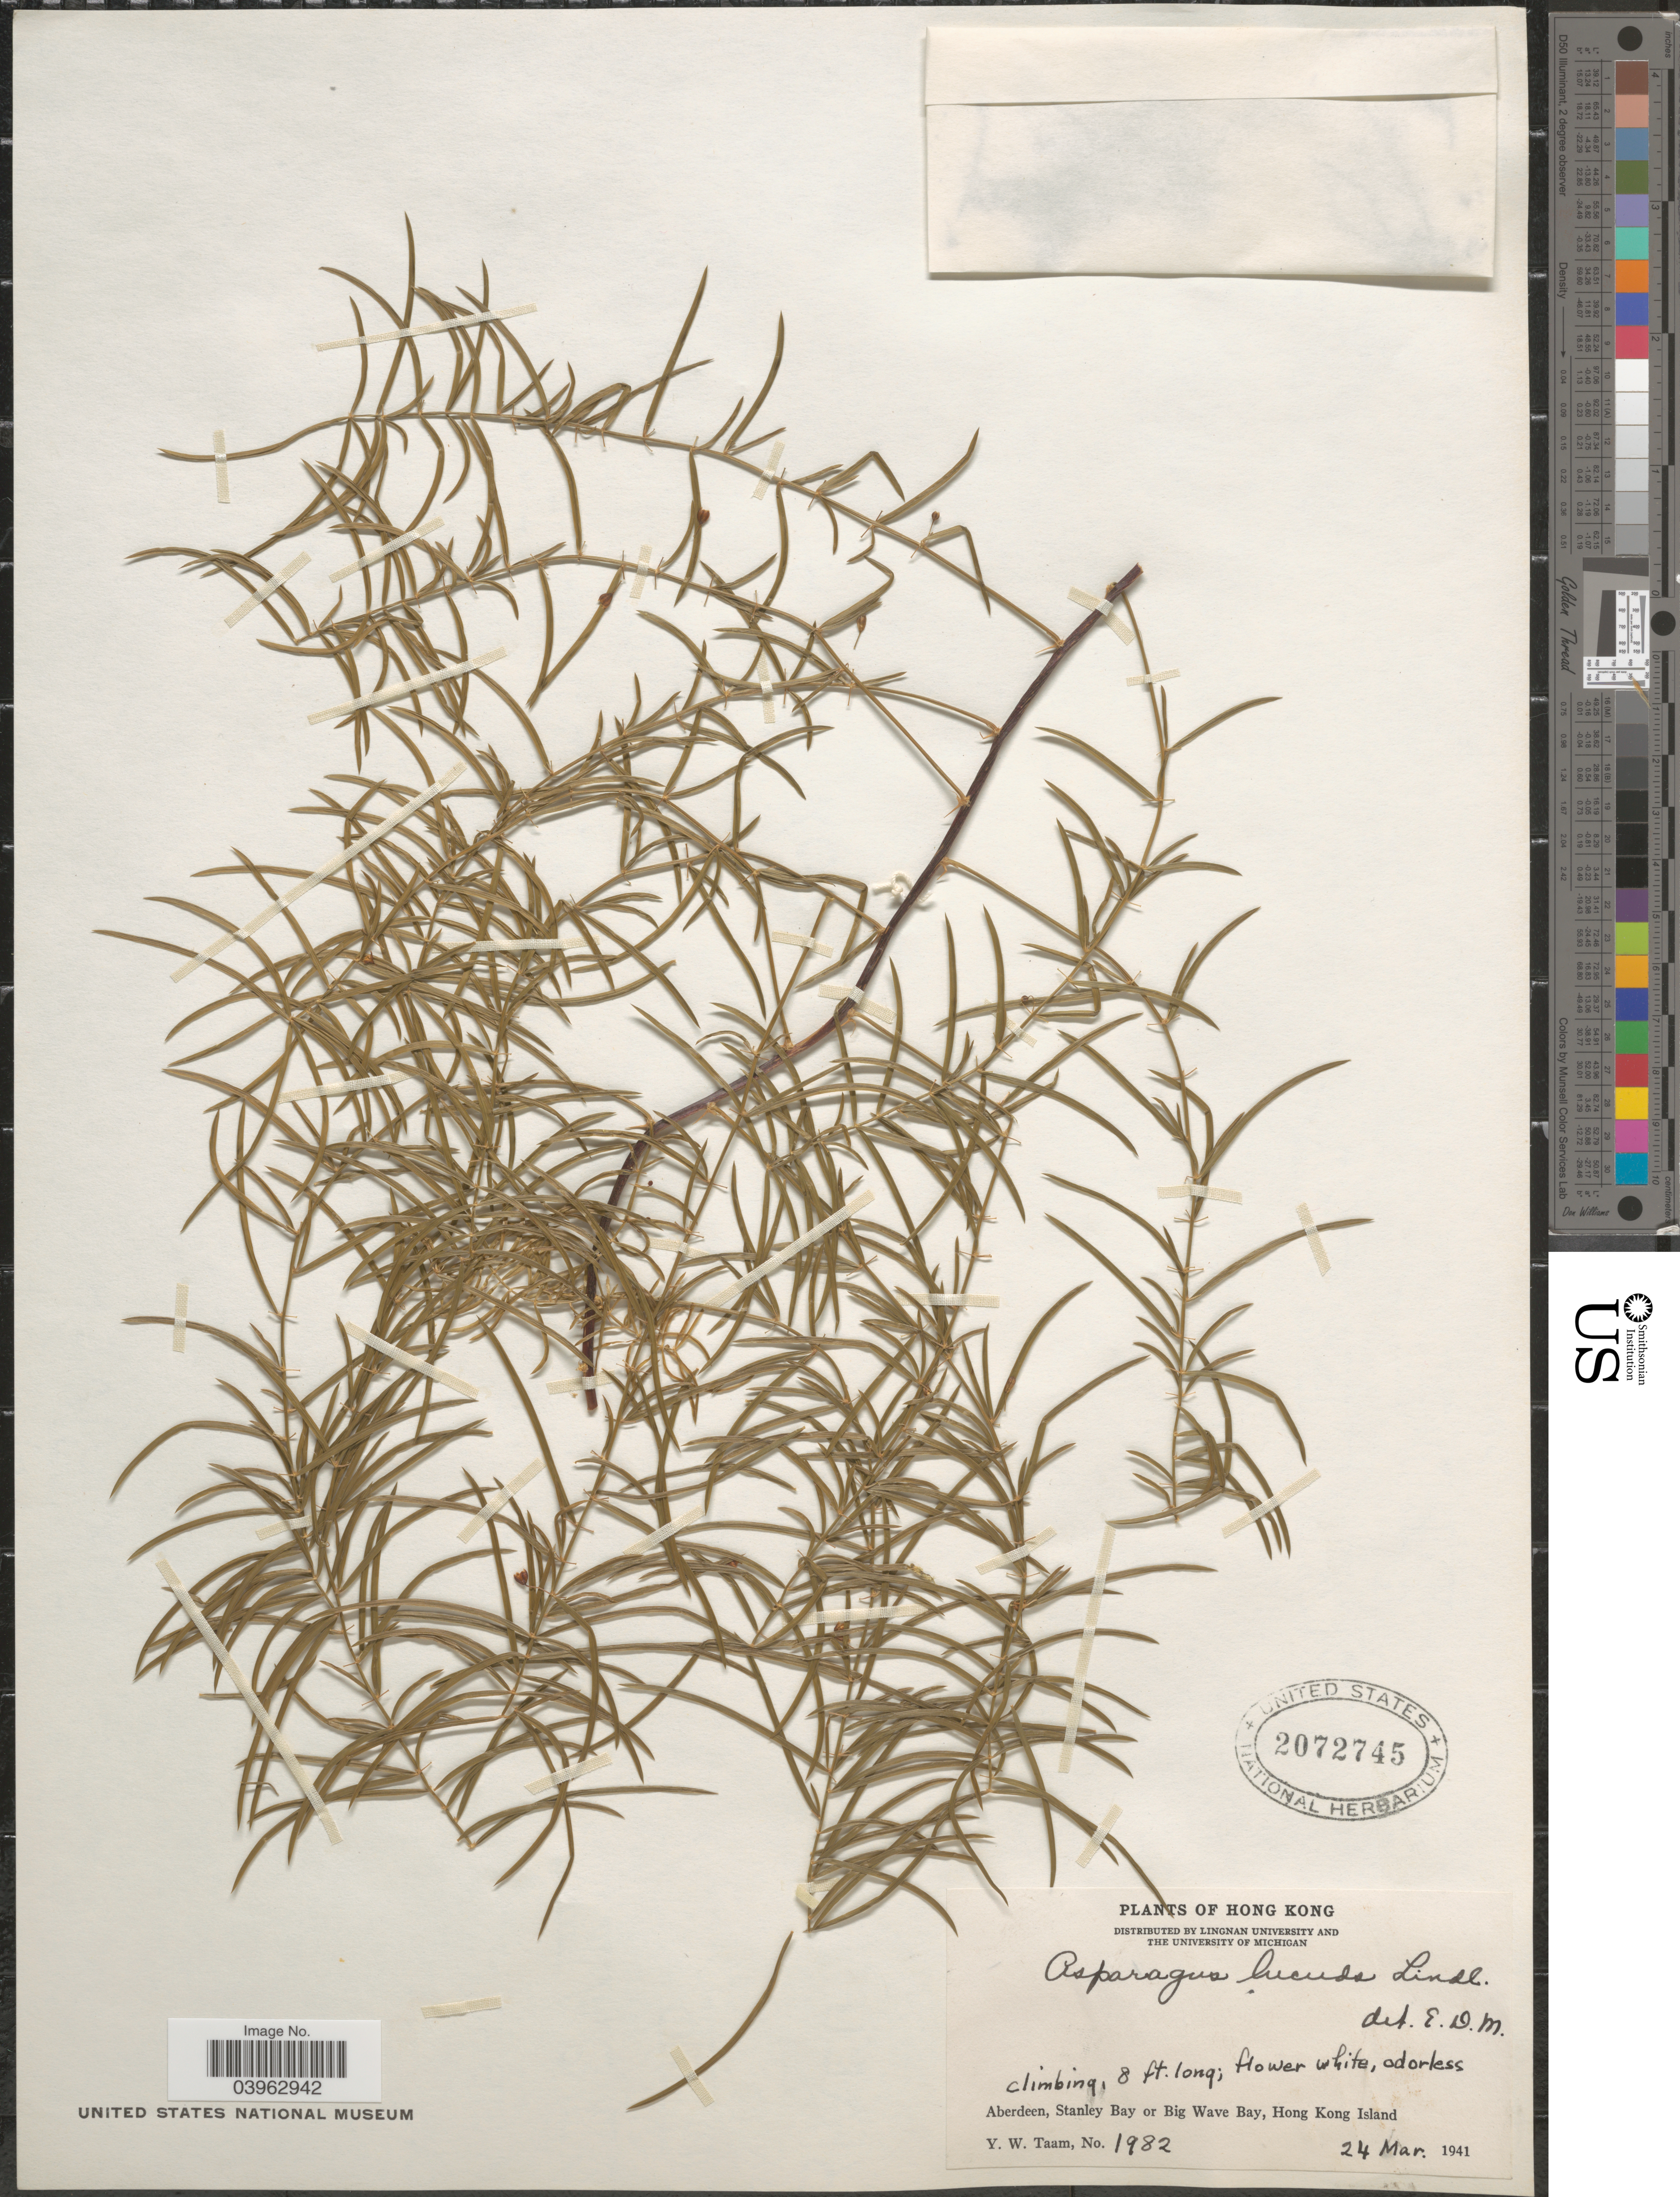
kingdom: Plantae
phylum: Tracheophyta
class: Liliopsida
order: Asparagales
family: Asparagaceae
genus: Asparagus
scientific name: Asparagus lucidus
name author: Lindl.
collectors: Y. W. Taam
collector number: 1982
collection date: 1941-03-24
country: China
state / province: Hong Kong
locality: Aberdeen, Stanley Bay or Big Wave Bay, Hong Kong Island.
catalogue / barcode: US 2072745